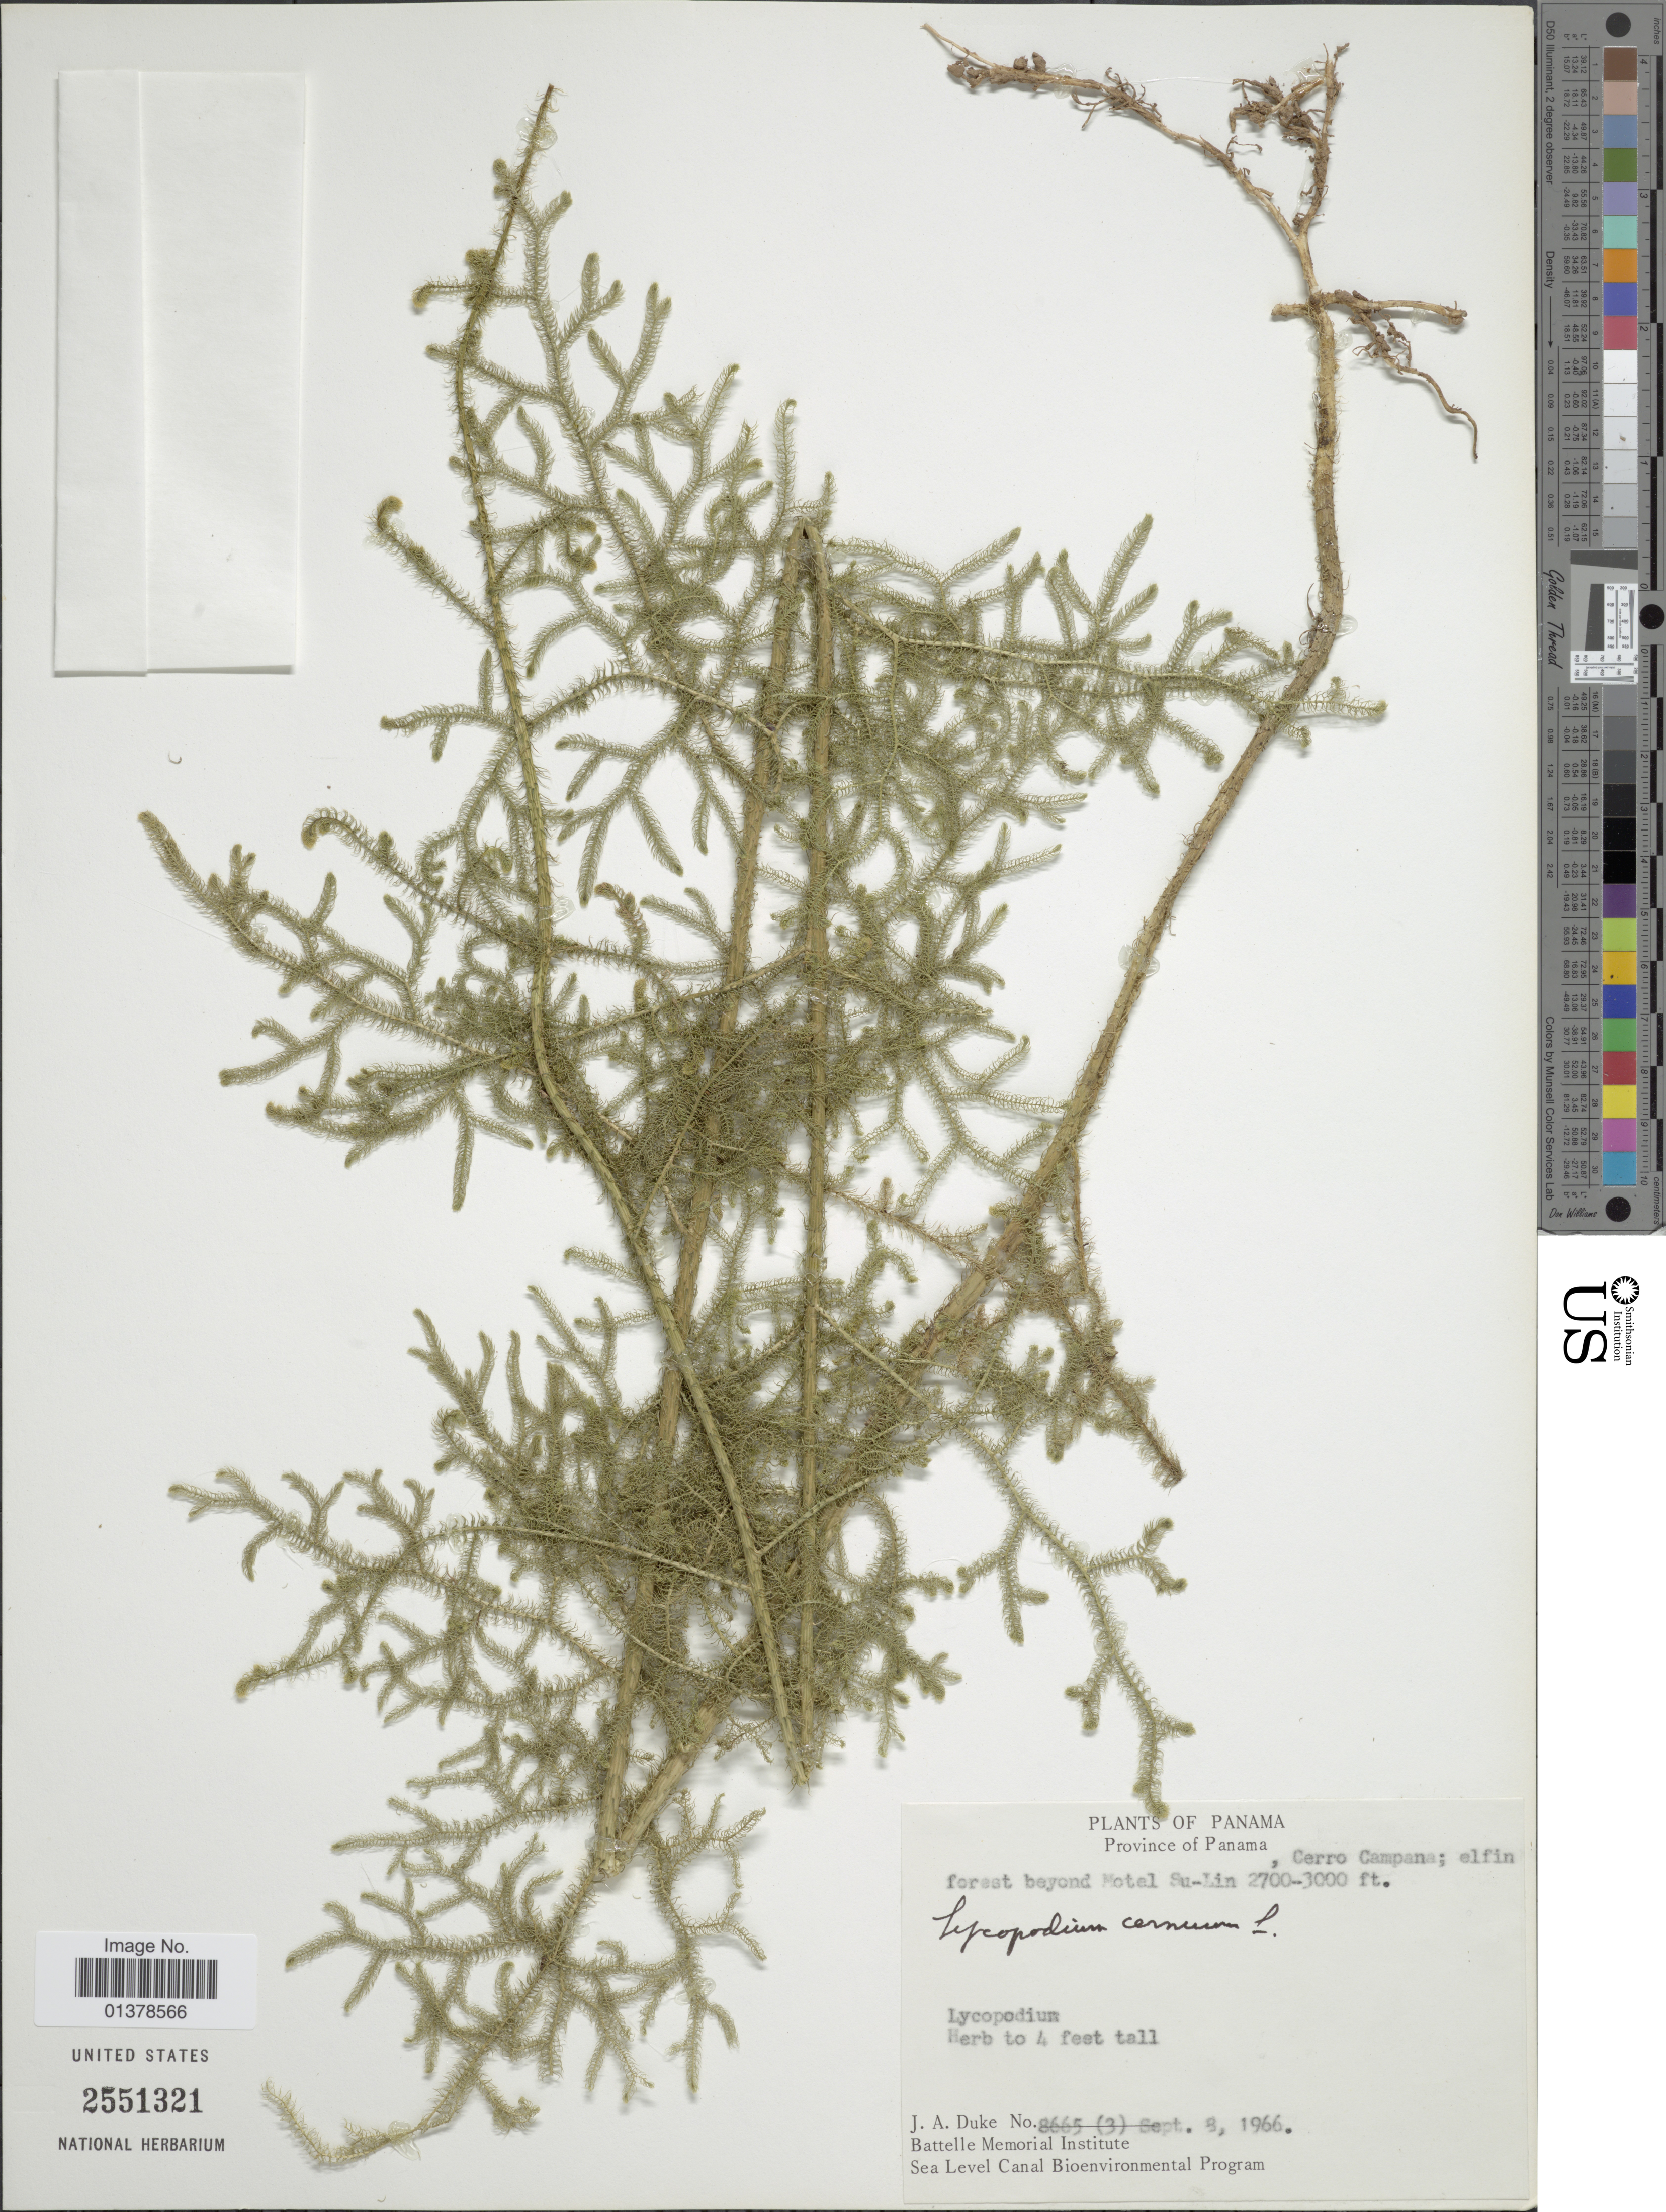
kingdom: Plantae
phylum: Tracheophyta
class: Lycopodiopsida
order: Lycopodiales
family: Lycopodiaceae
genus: Palhinhaea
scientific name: Palhinhaea cernua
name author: (L.) Vasc. & Franco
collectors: J. A. Duke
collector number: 8665(3)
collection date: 1966-09-08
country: Panama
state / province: Panamá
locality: Cerro Campana; elfin forest beyond Motal Su-Lin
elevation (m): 823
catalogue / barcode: US 2551321